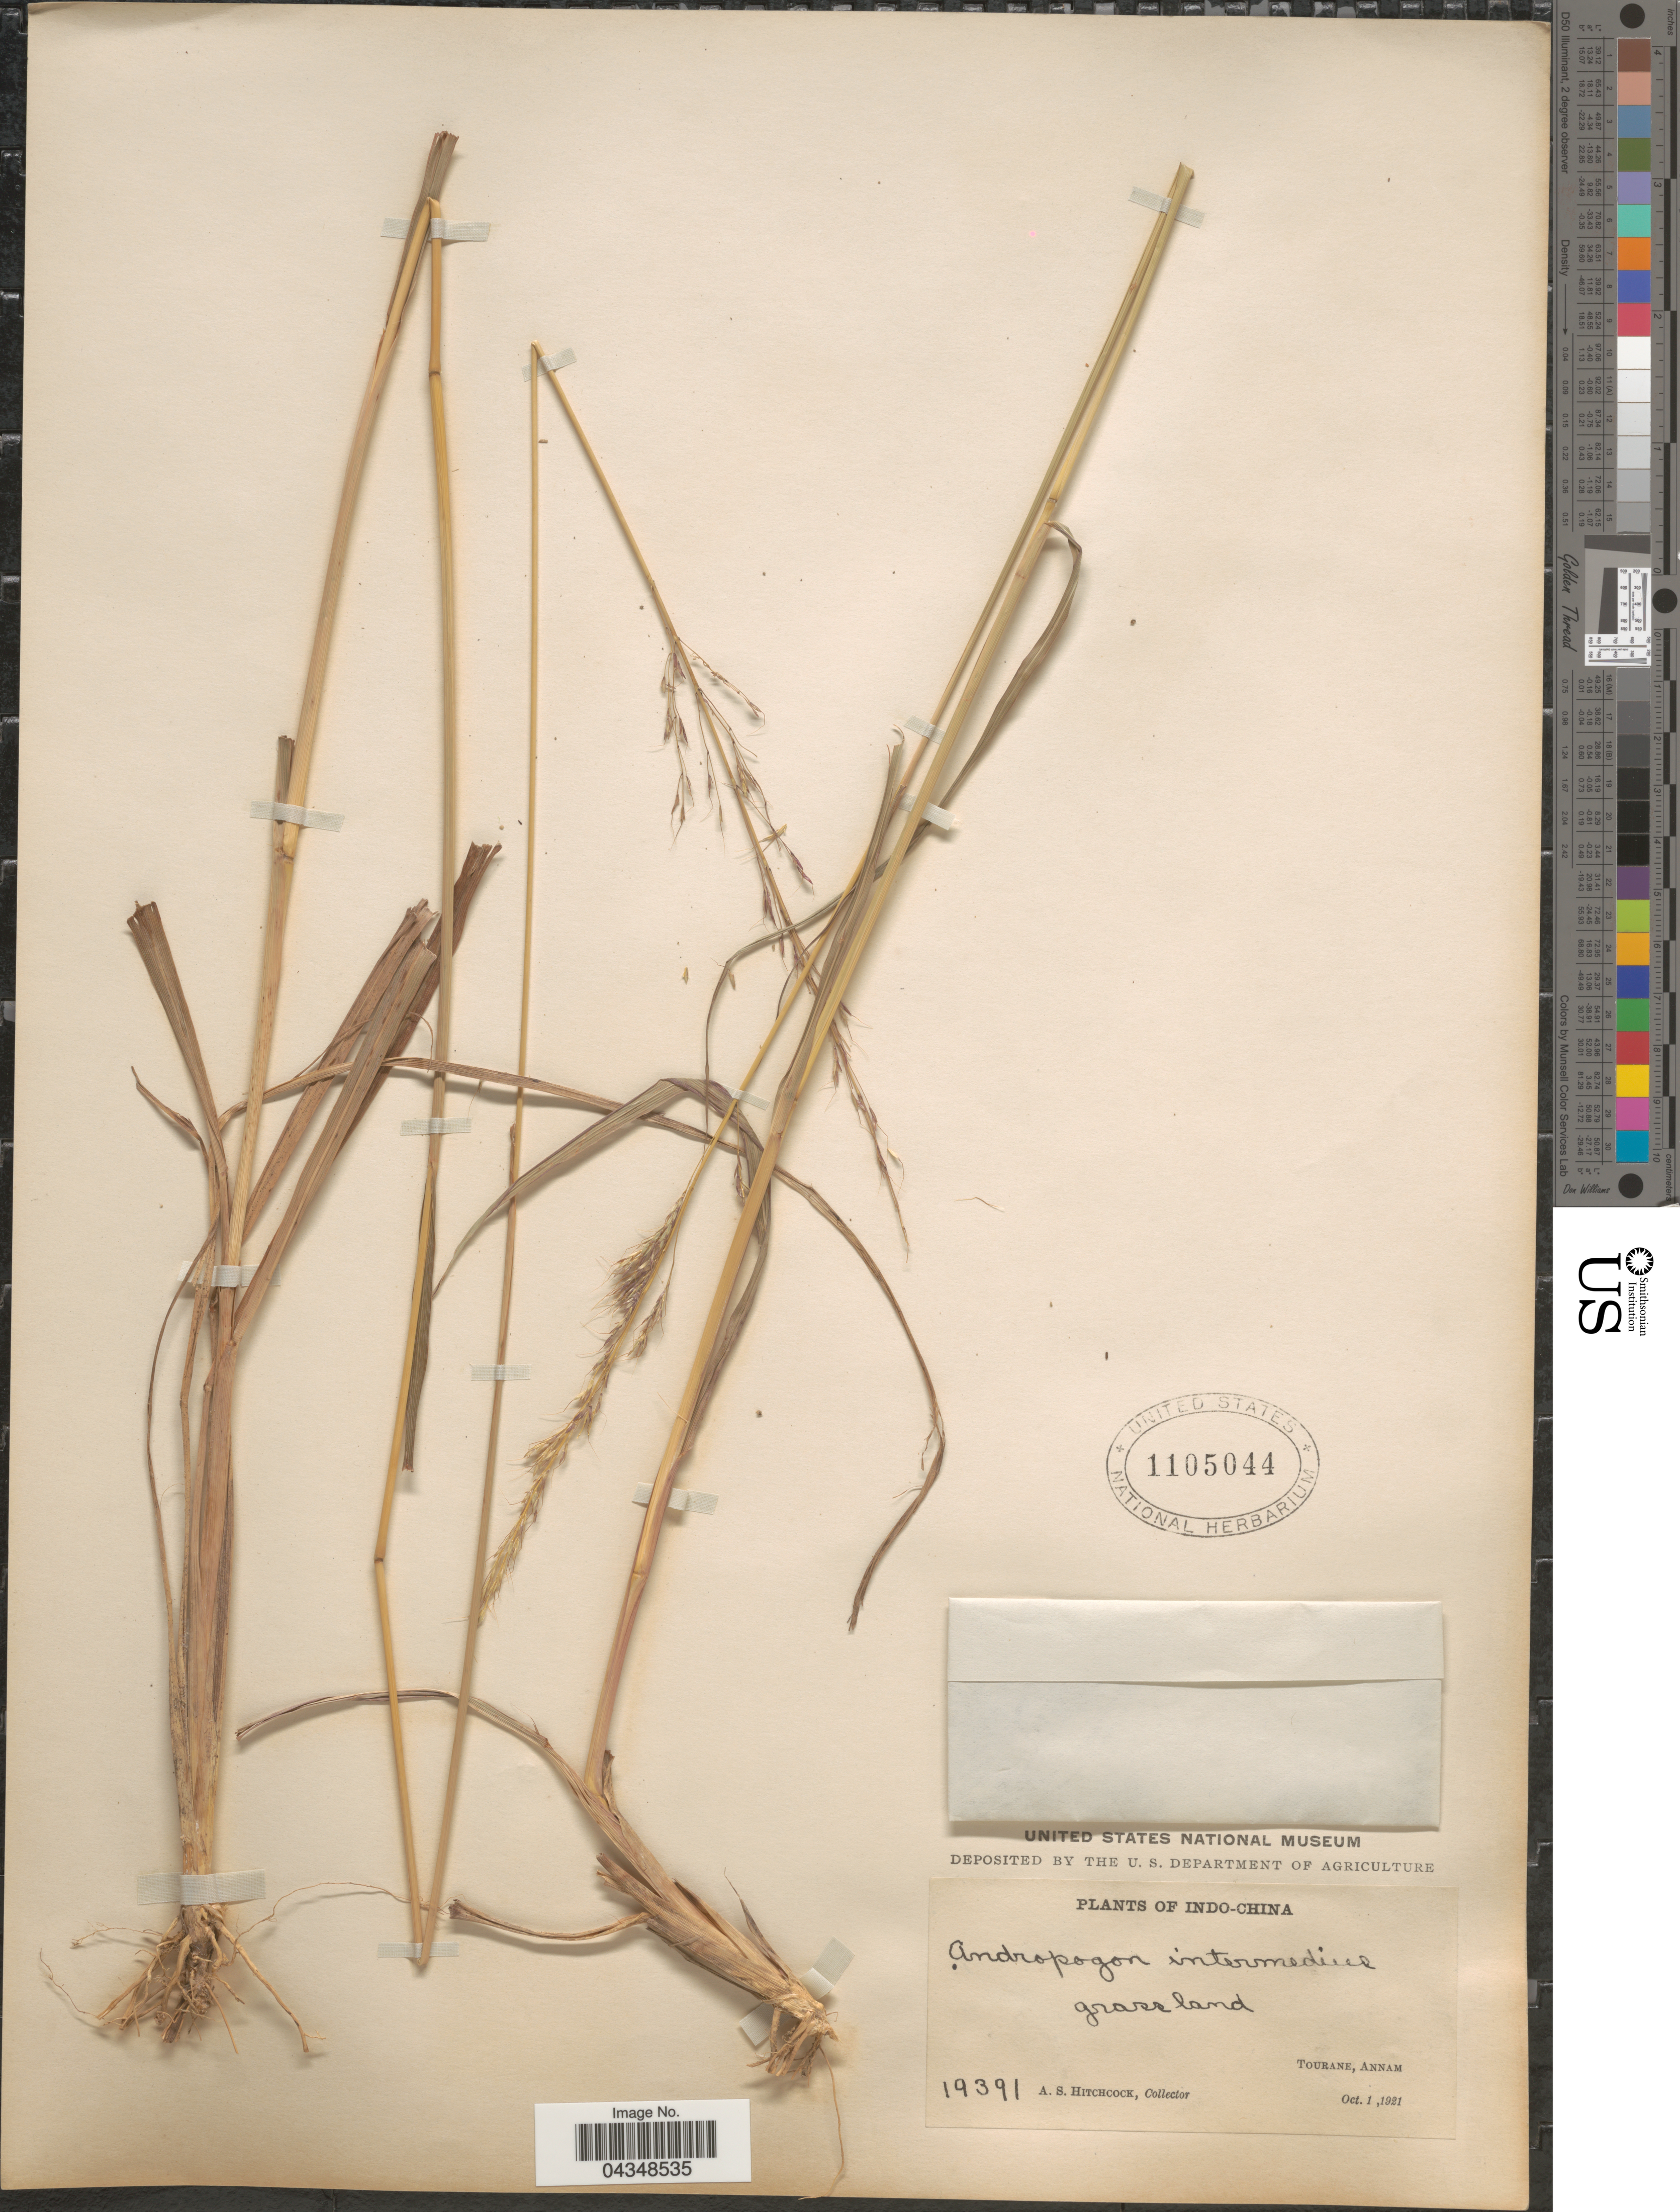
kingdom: Plantae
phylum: Tracheophyta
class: Liliopsida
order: Poales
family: Poaceae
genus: Bothriochloa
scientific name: Bothriochloa bladhii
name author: (Retz.) S.T. Blake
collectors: A. S. Hitchcock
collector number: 19391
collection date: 1921-10-01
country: Vietnam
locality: Indo-China. Tourane, Annam.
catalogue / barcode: US 1105044